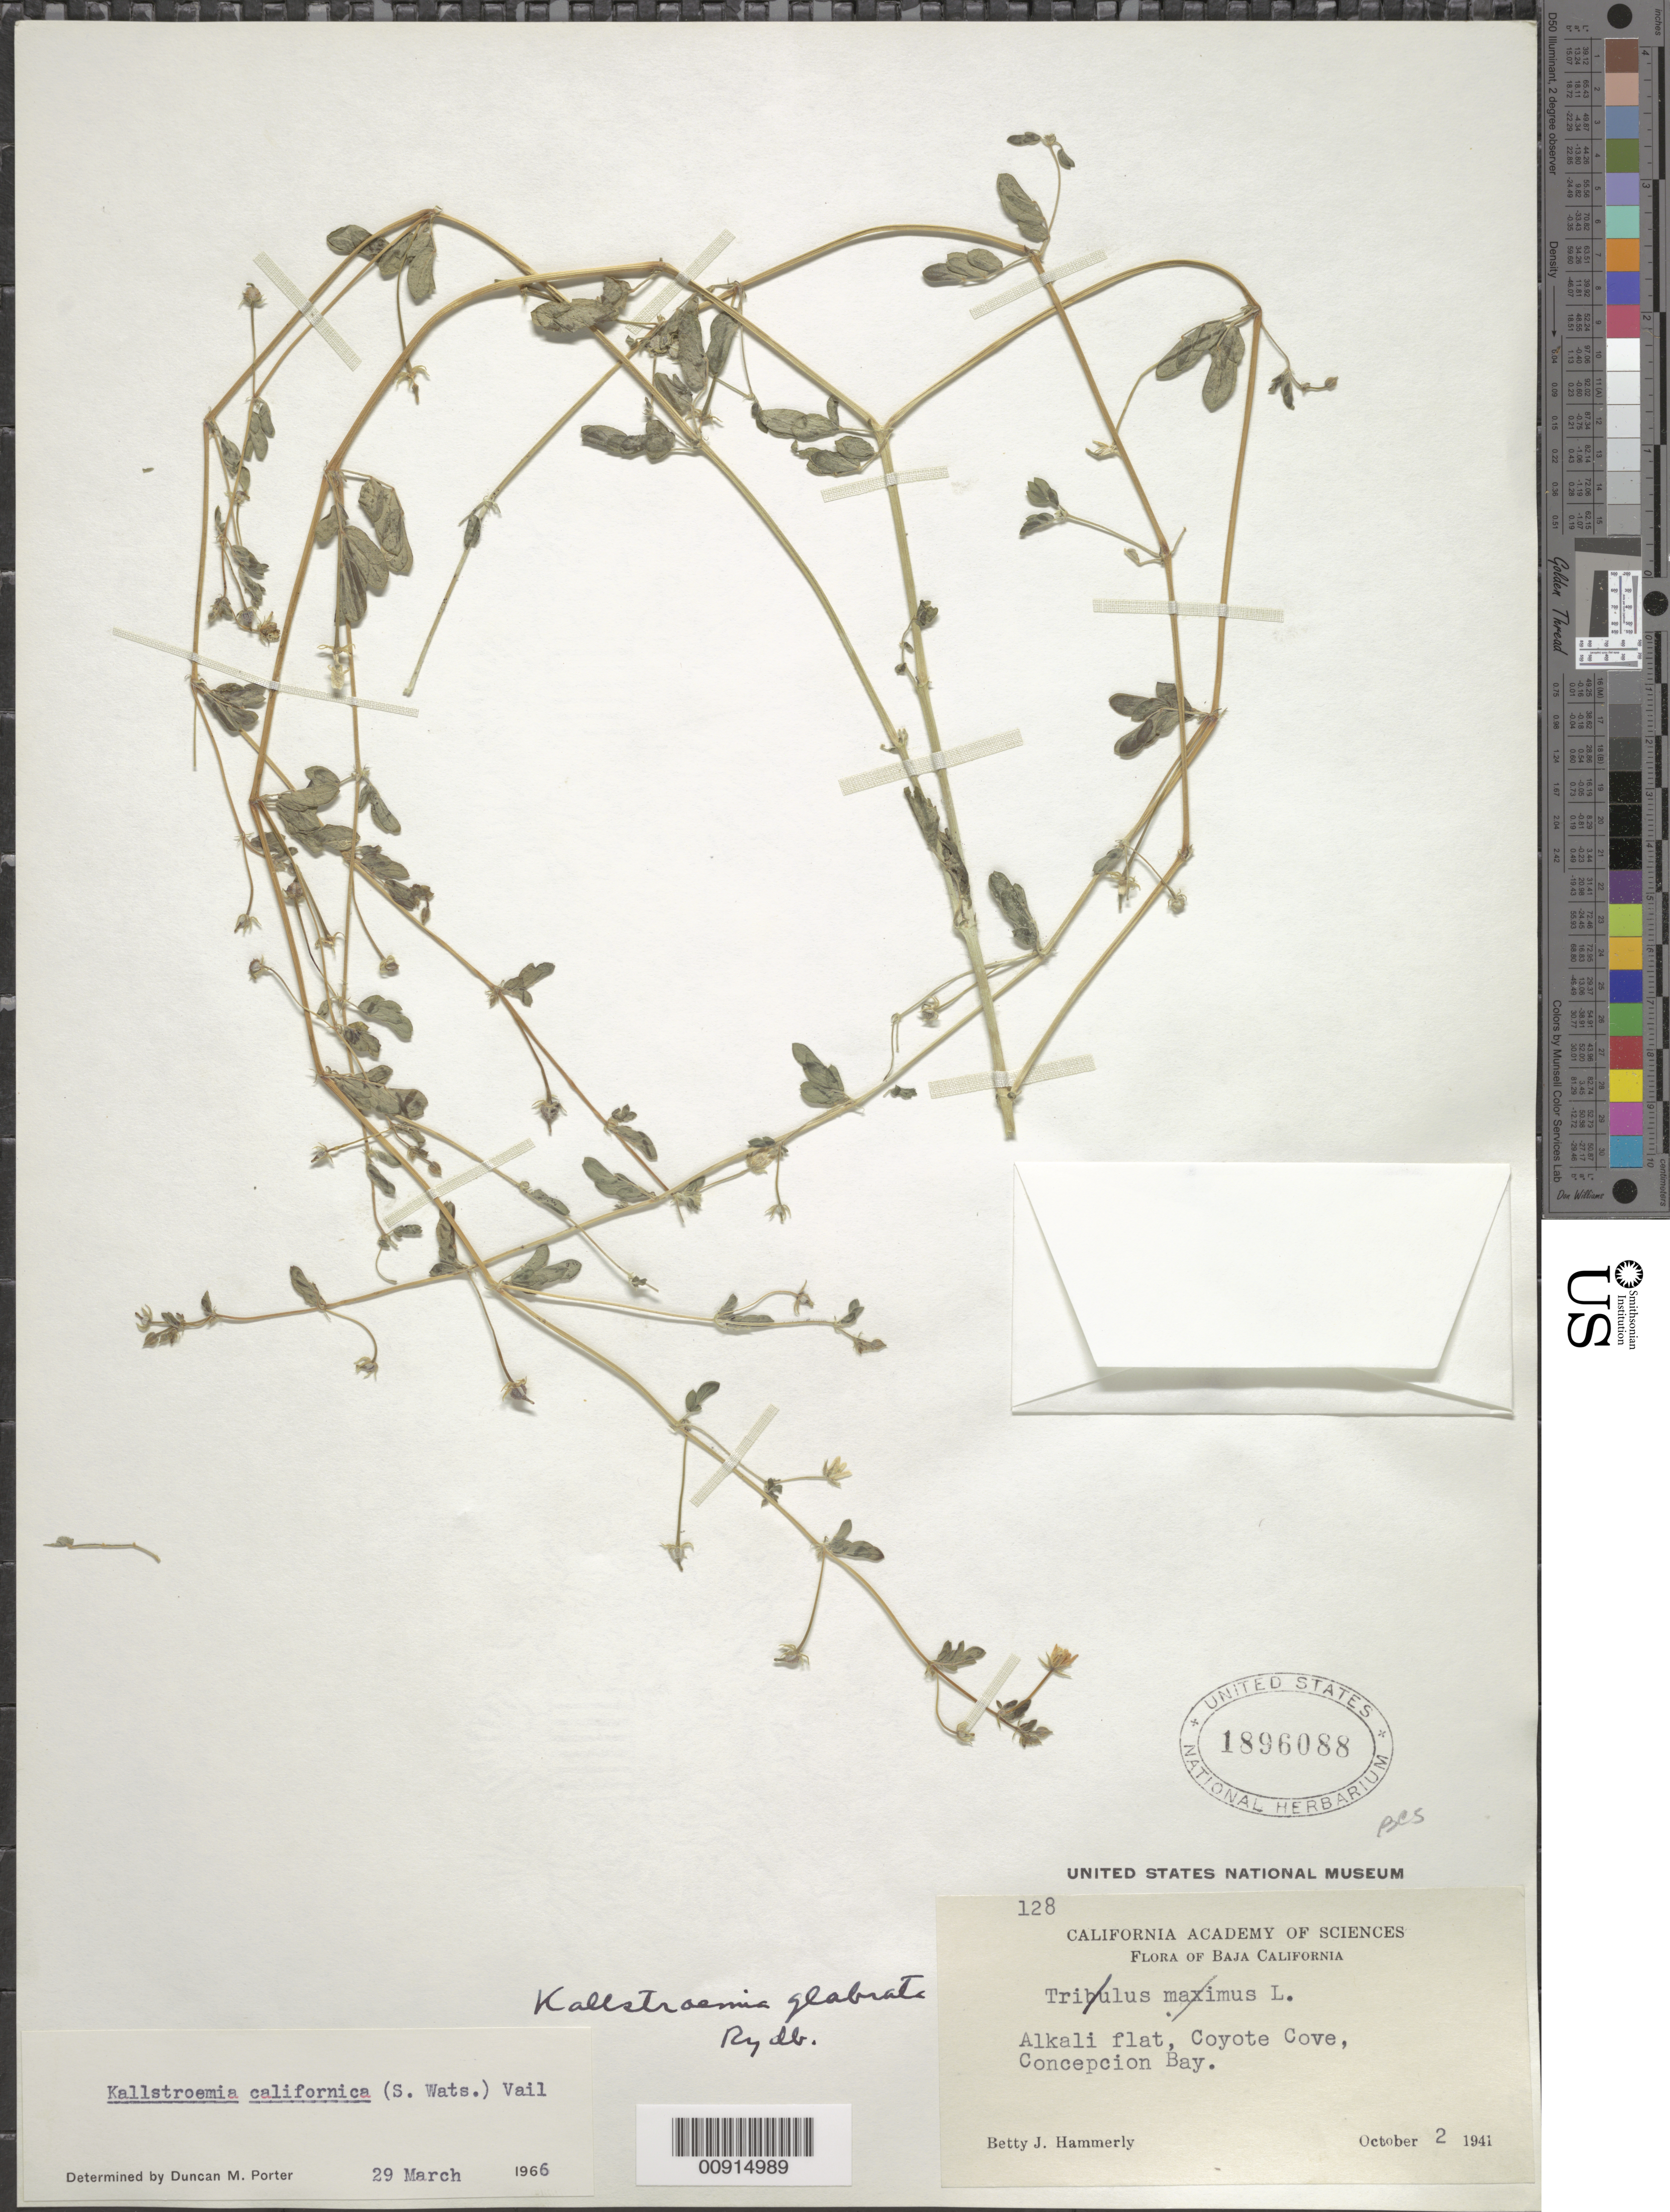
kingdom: Plantae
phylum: Tracheophyta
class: Magnoliopsida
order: Zygophyllales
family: Zygophyllaceae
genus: Kallstroemia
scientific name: Kallstroemia californica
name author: (S. Watson) Vail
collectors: B. J. Hammerly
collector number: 128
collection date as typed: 02 Oct 1941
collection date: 1941-10-02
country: Mexico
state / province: Baja California Sur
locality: Coyote Cove, Concepcion Bay. Baja California.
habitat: Alkali flat.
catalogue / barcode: US 1896088